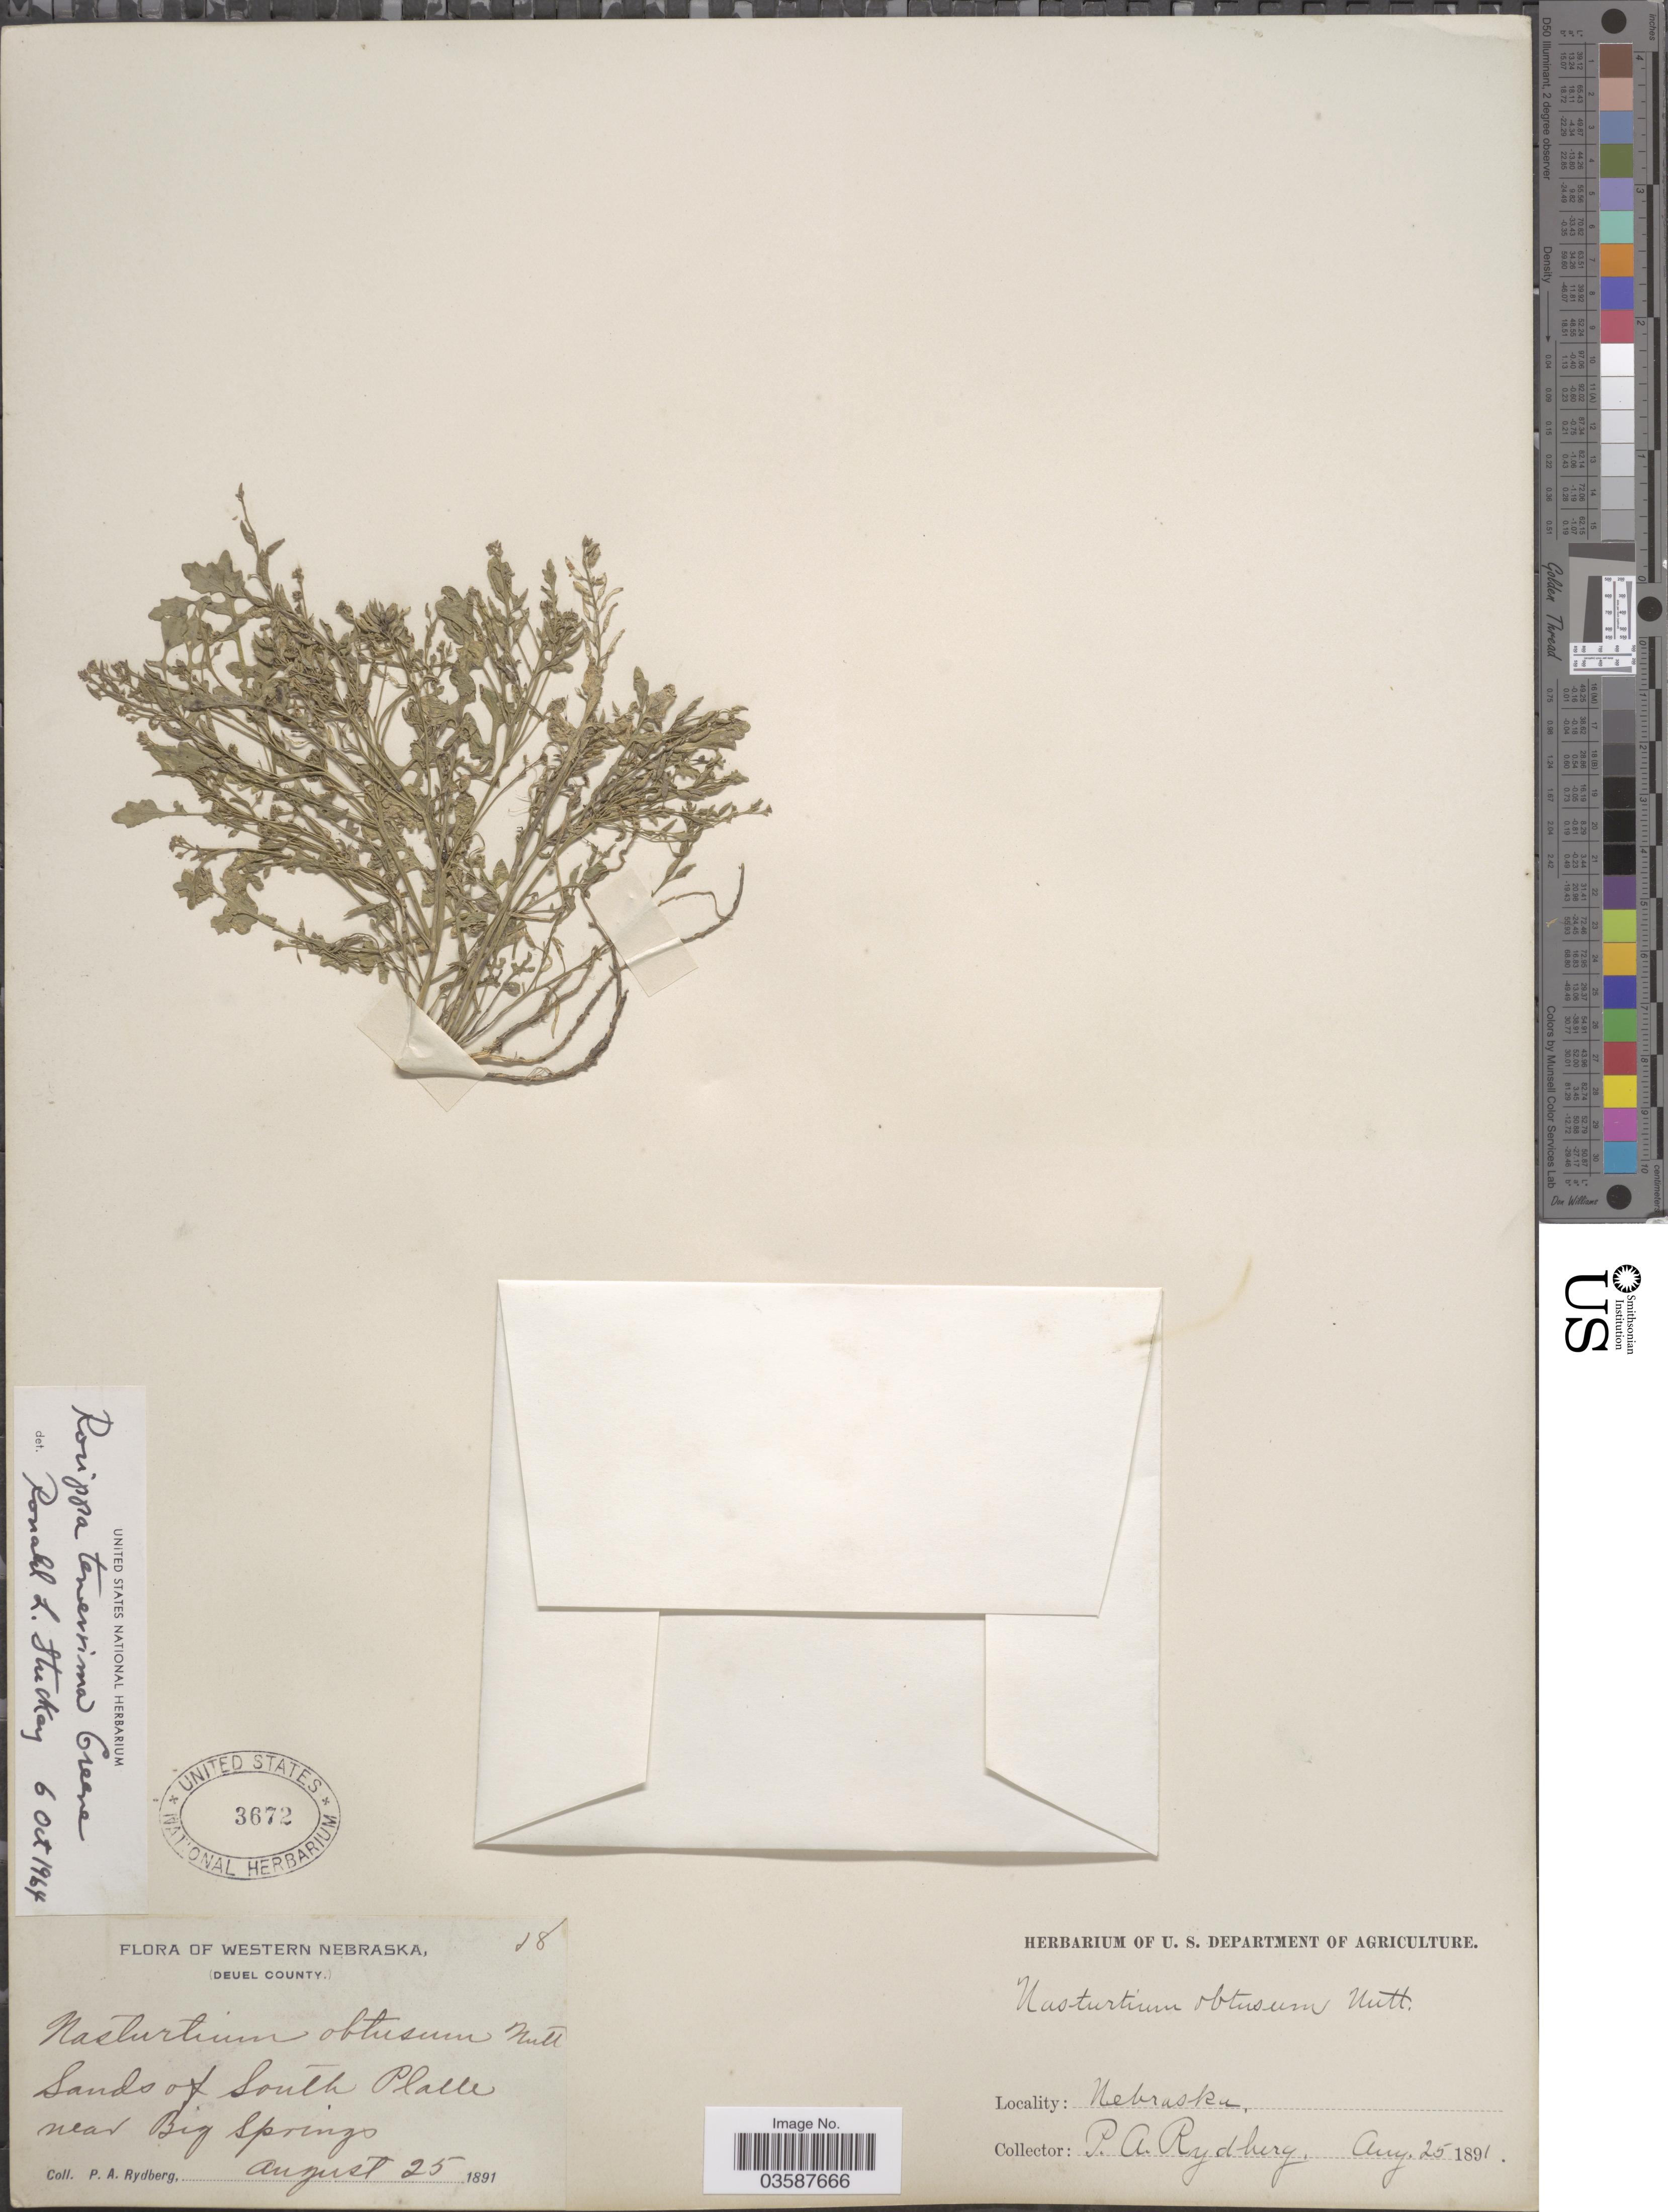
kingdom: Plantae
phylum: Tracheophyta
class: Magnoliopsida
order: Brassicales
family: Brassicaceae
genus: Rorippa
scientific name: Rorippa tenerrima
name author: Greene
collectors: P. A. Rydberg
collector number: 18*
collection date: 1891-08-25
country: United States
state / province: Nebraska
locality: Western Nebraska. (Deuel County). Sands of South Platte near Big Springs.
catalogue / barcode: US 3672